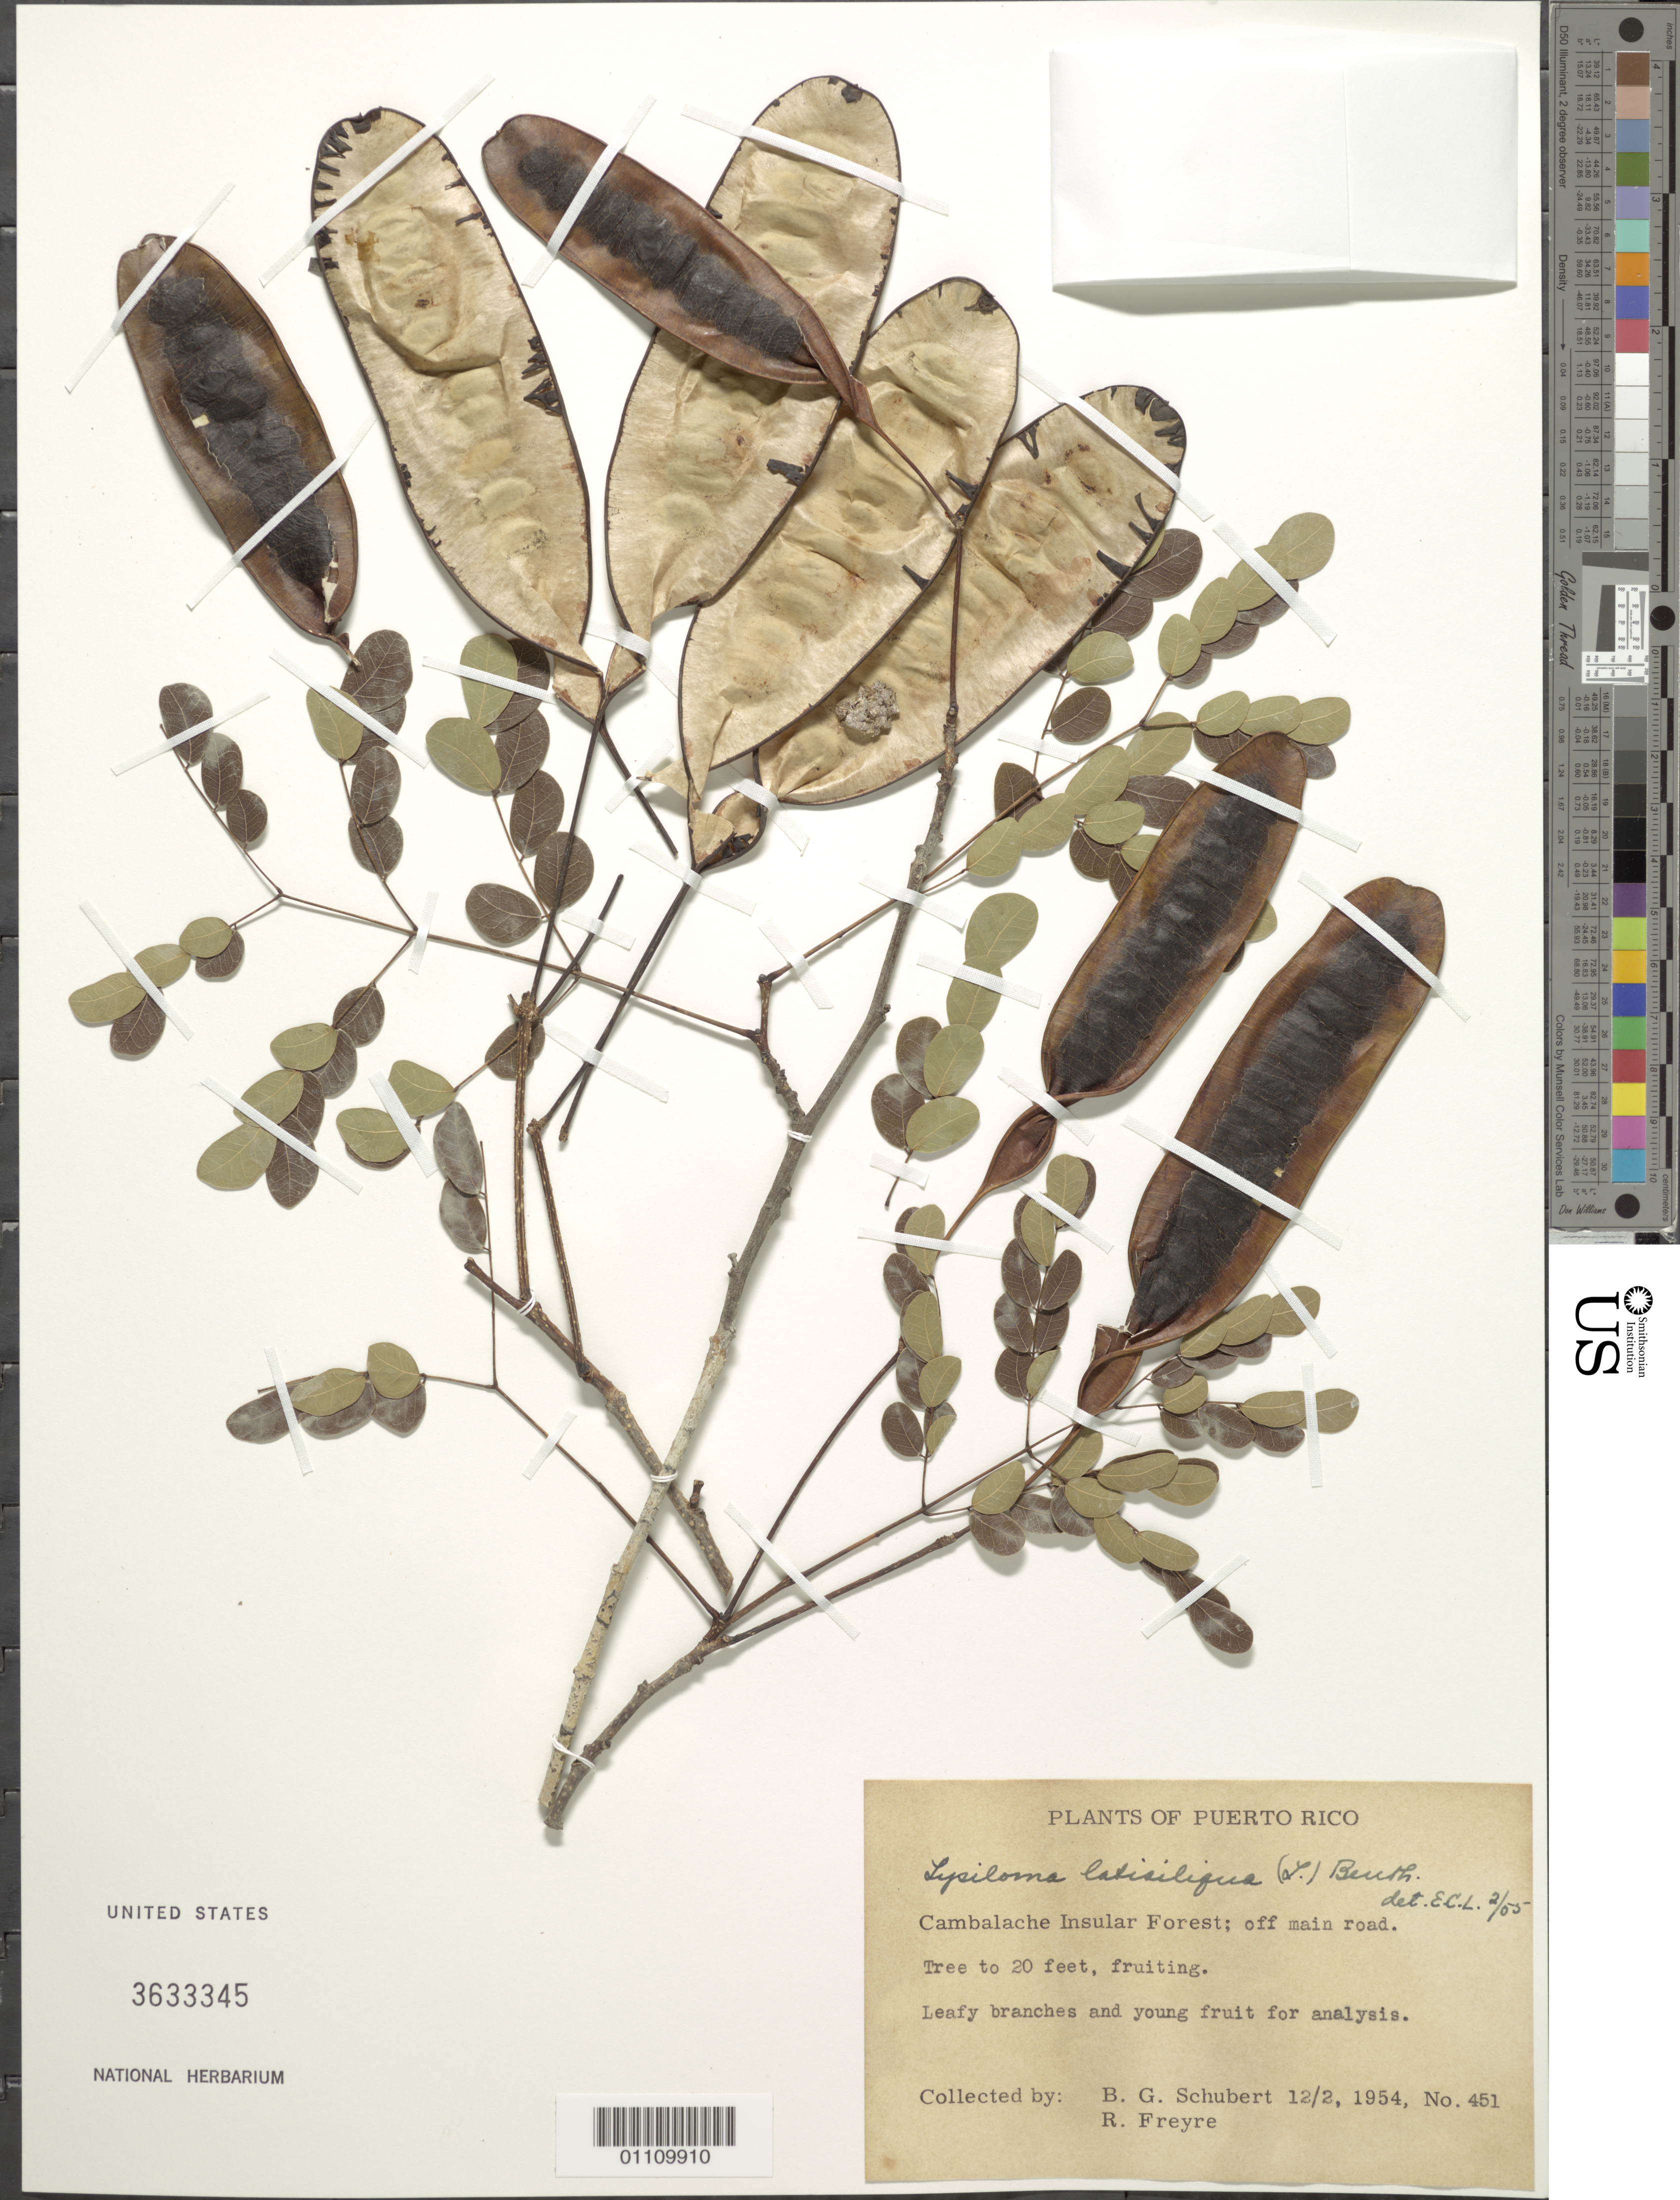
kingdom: Plantae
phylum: Tracheophyta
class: Magnoliopsida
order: Fabales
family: Fabaceae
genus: Lysiloma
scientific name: Lysiloma latisiliquum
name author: (L.) Benth.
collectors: B. Schubert & R. Freyre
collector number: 451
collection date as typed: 02 Dec 1954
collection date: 1954-12-02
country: Puerto Rico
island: Puerto Rico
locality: Cambalache Insular Forest; off main road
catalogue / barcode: US 3633345